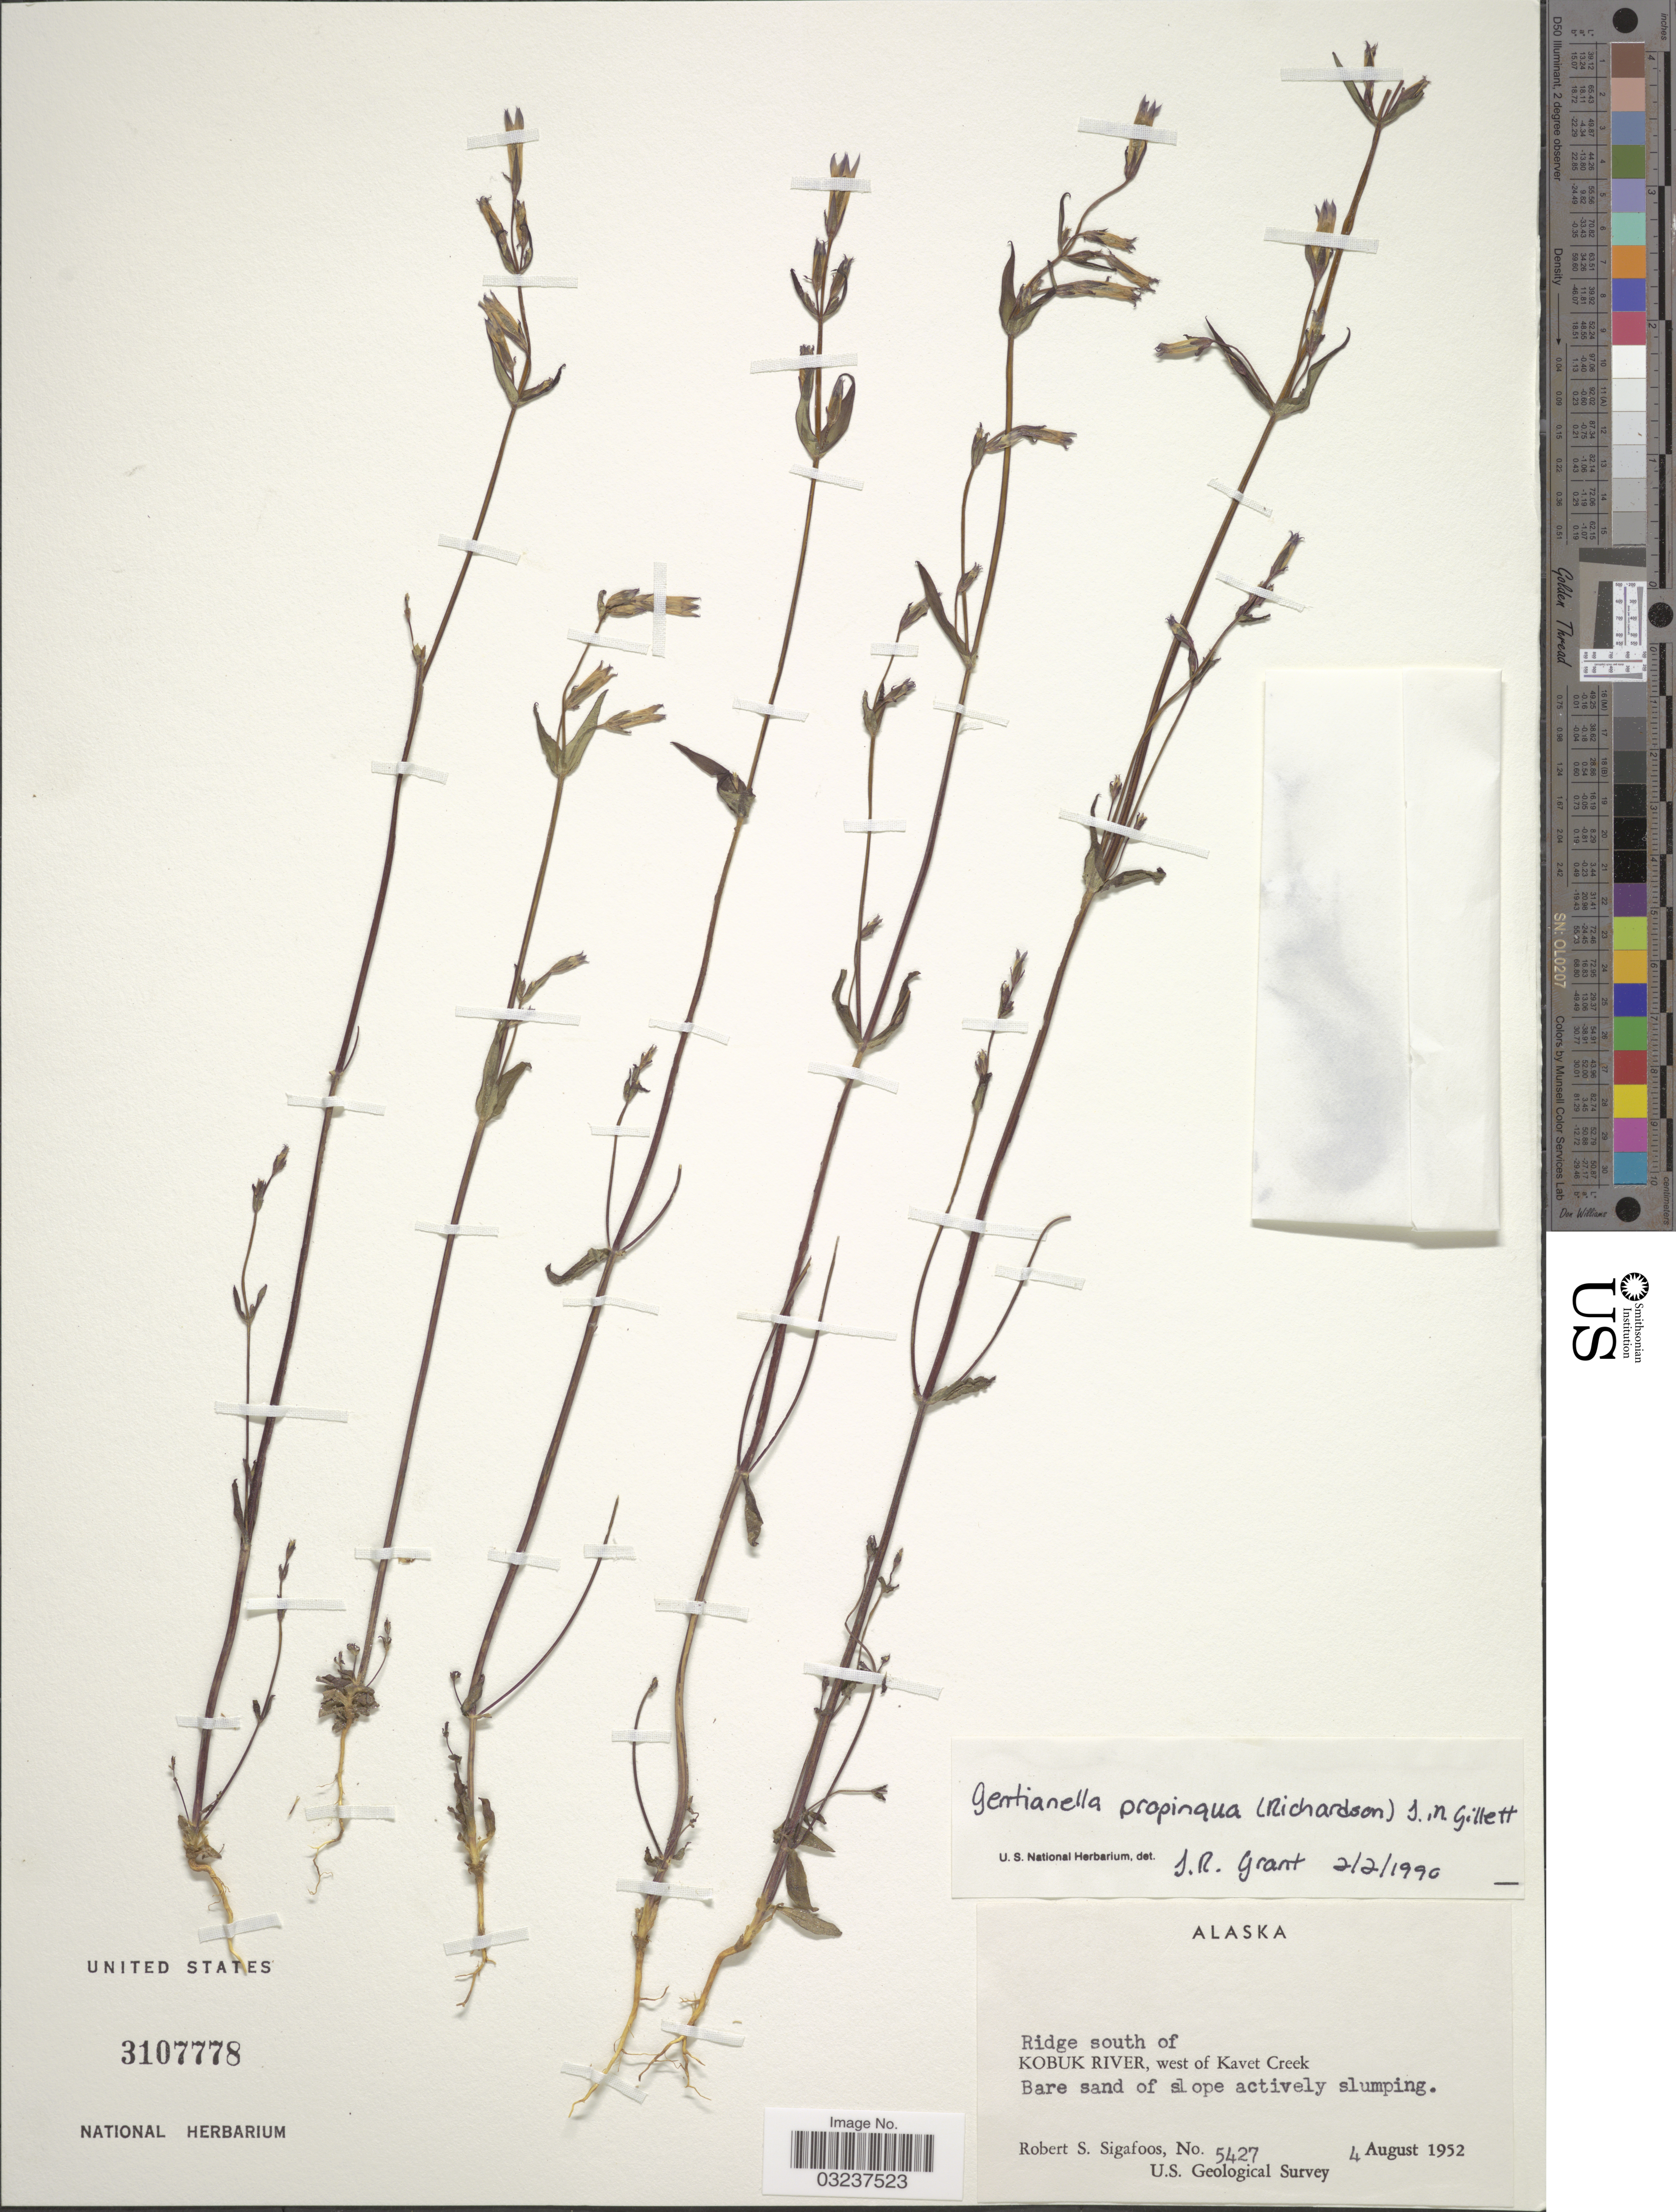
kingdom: Plantae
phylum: Tracheophyta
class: Magnoliopsida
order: Gentianales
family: Gentianaceae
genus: Gentianella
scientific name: Gentianella propinqua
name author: (Richardson) J.M. Gillett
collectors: R. Sigafoos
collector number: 5427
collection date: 1952-08-04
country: United States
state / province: Alaska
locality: Ridge south of Kobuk River, west of Kavet Creek.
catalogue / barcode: US 3107778